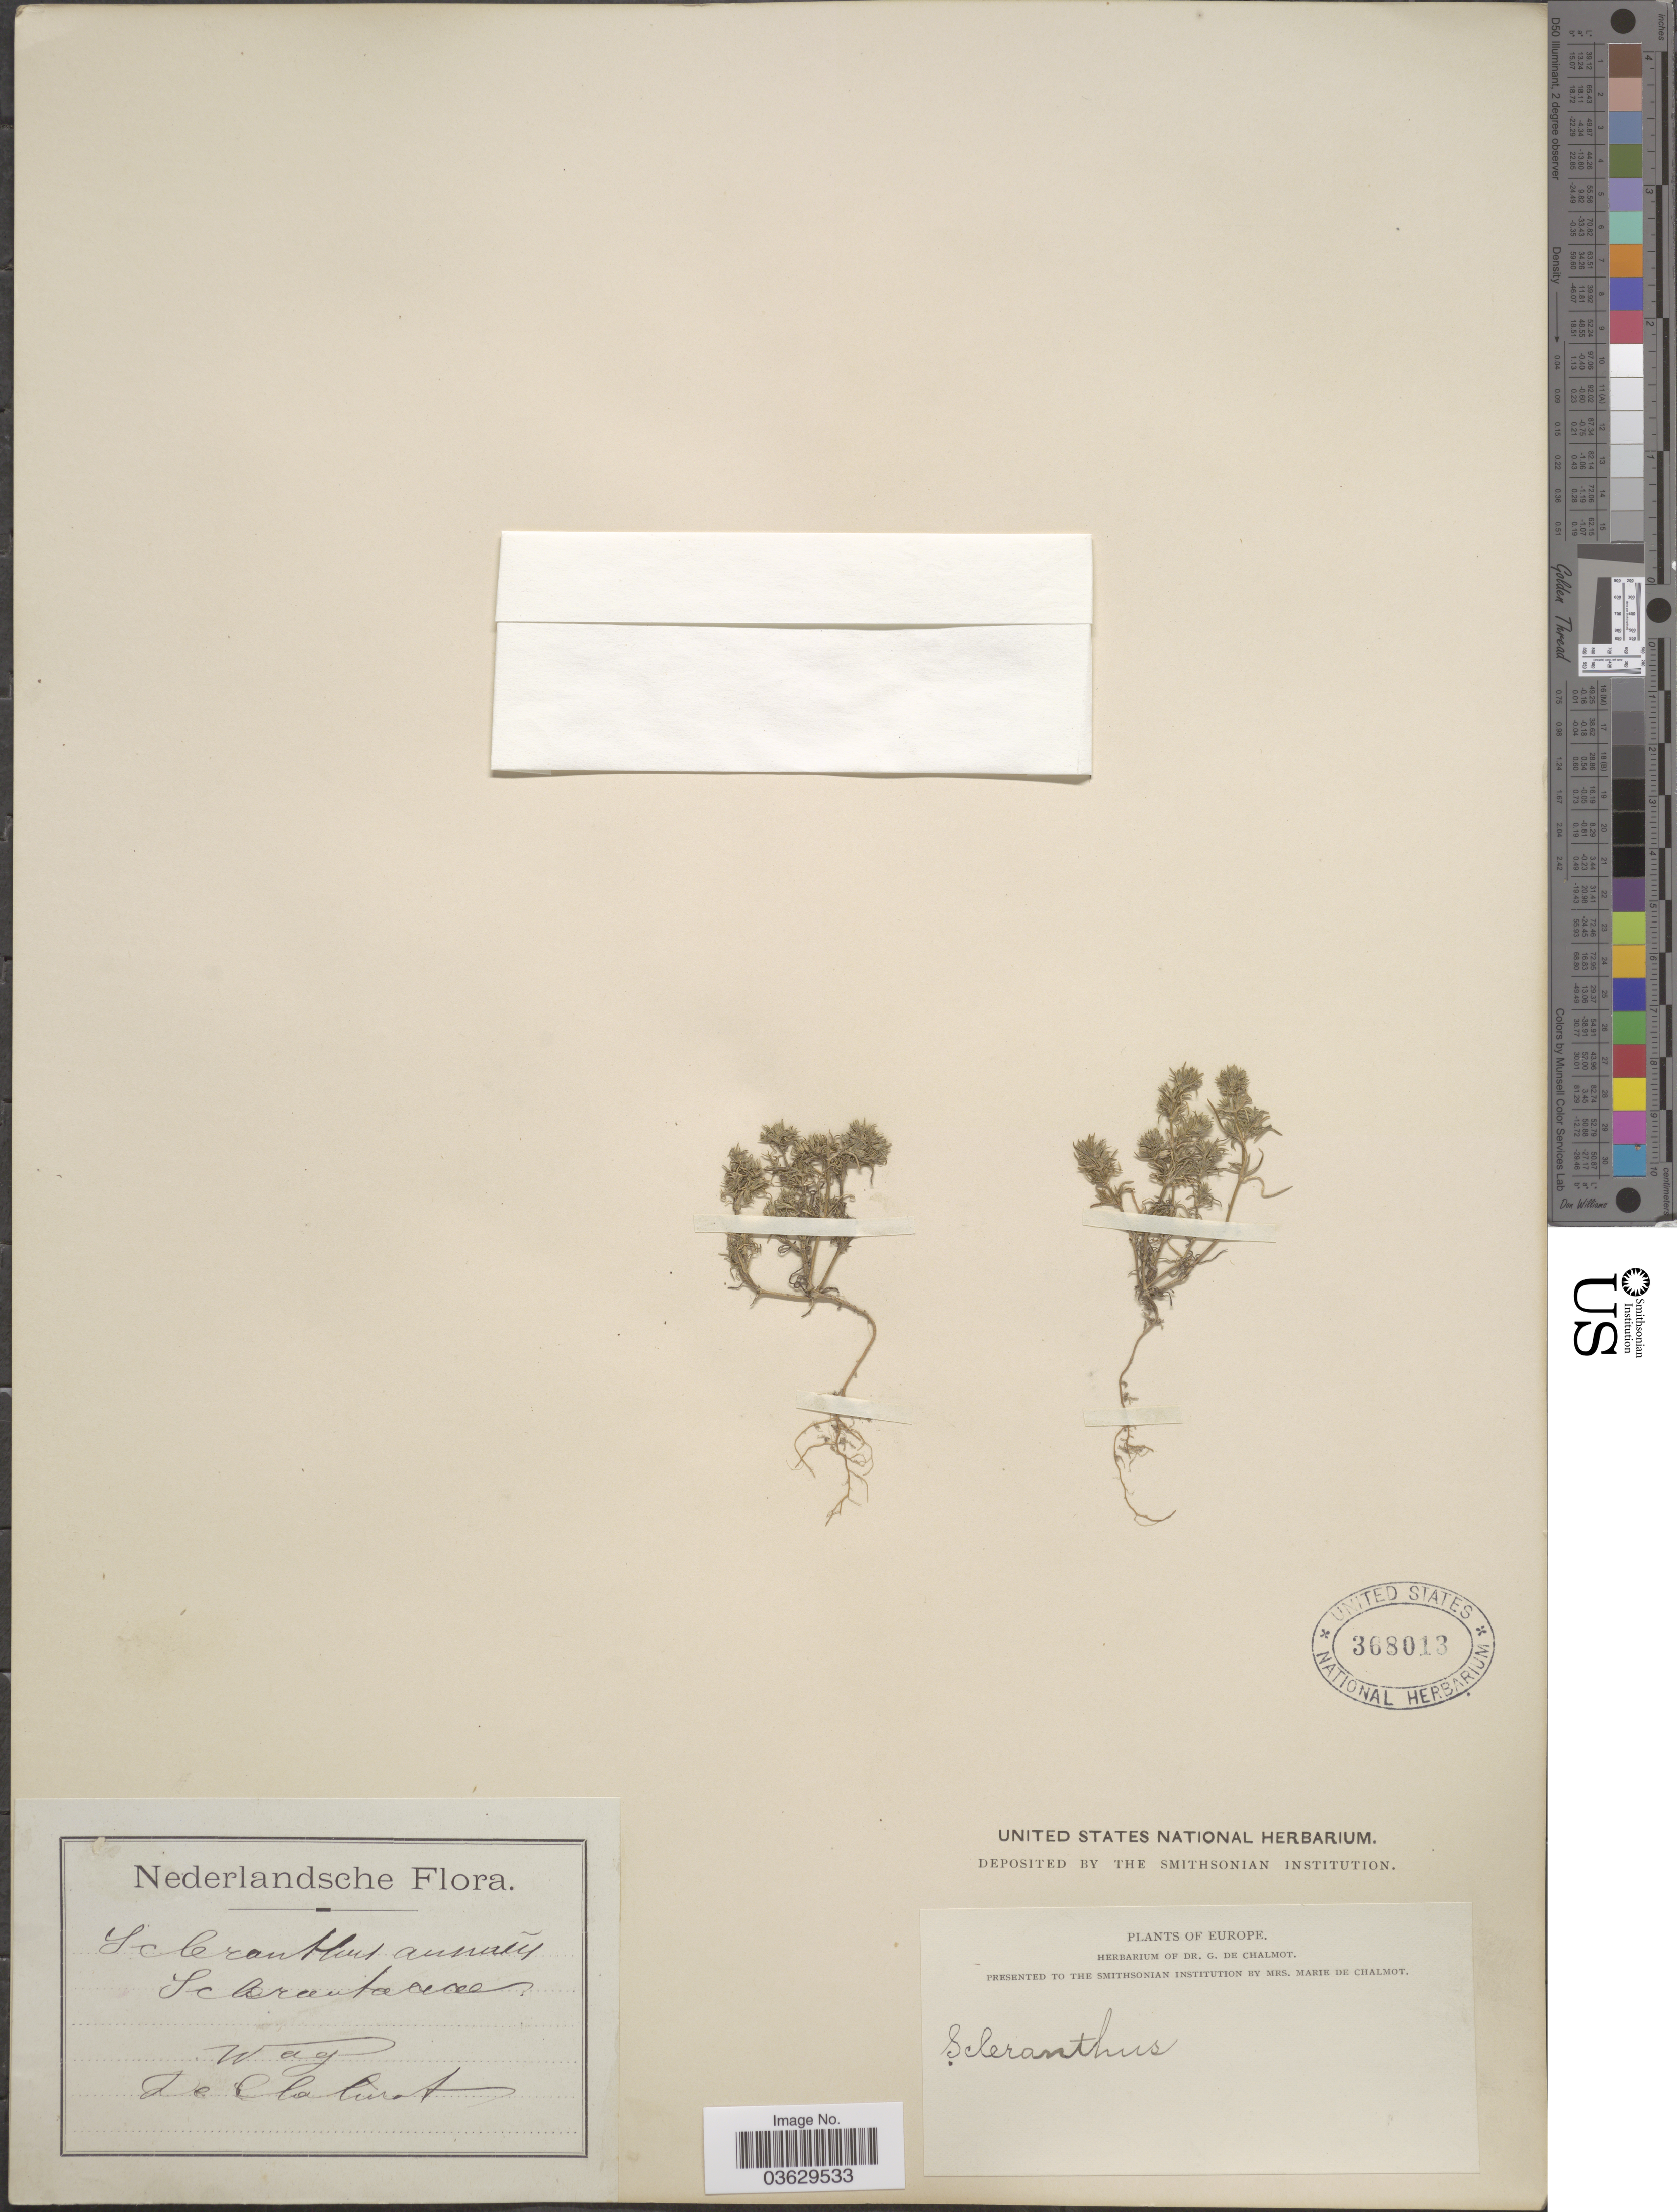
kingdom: Plantae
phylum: Tracheophyta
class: Magnoliopsida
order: Caryophyllales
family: Caryophyllaceae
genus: Scleranthus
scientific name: Scleranthus annuus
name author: L.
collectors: G. de Chalmot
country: Netherlands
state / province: Gelderland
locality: Wag.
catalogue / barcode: US 368013